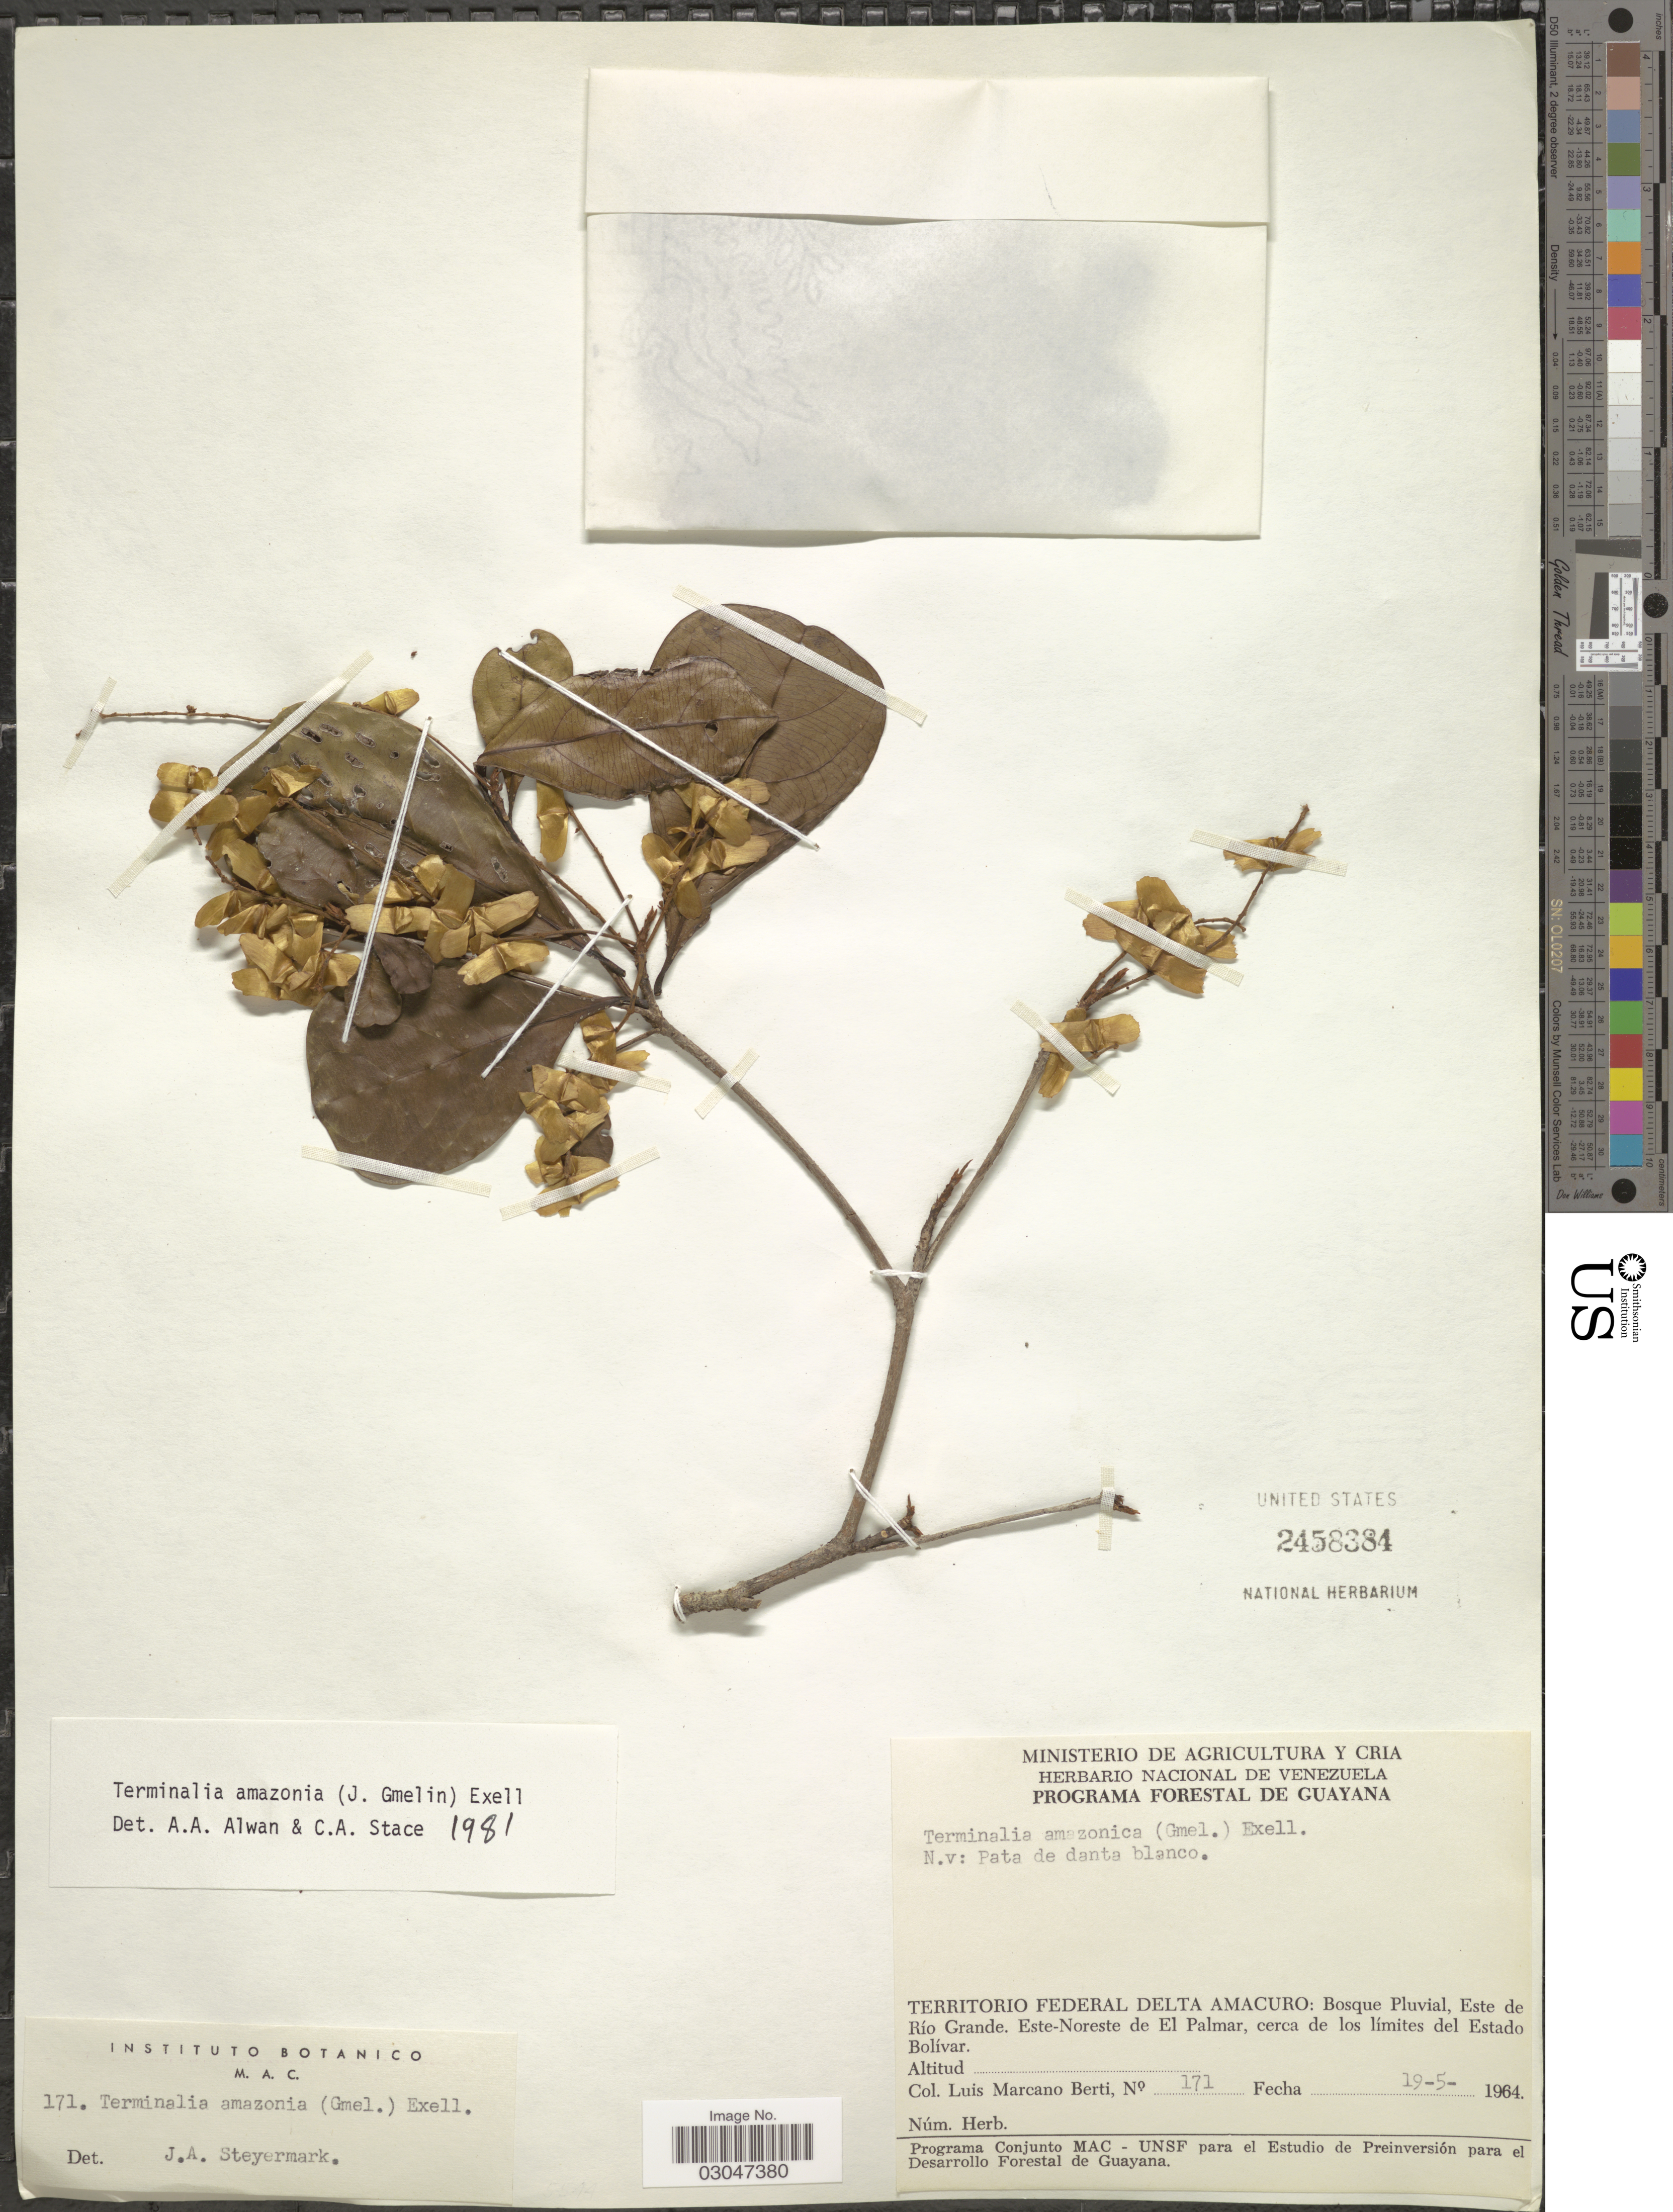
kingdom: Plantae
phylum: Tracheophyta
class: Magnoliopsida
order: Myrtales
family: Combretaceae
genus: Terminalia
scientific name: Terminalia amazonia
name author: (J.F. Gmel.) Exell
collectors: L. Marcano-Berti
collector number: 171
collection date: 1964-05-19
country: Venezuela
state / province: Delta Amacuro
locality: Territorio Federal Delta Amacuro: Bosque Pluvial, Este de Río Grande. Este-Noreste de El Palmar, cerca de los límites del Estado Bolívar.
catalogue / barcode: US 2458384